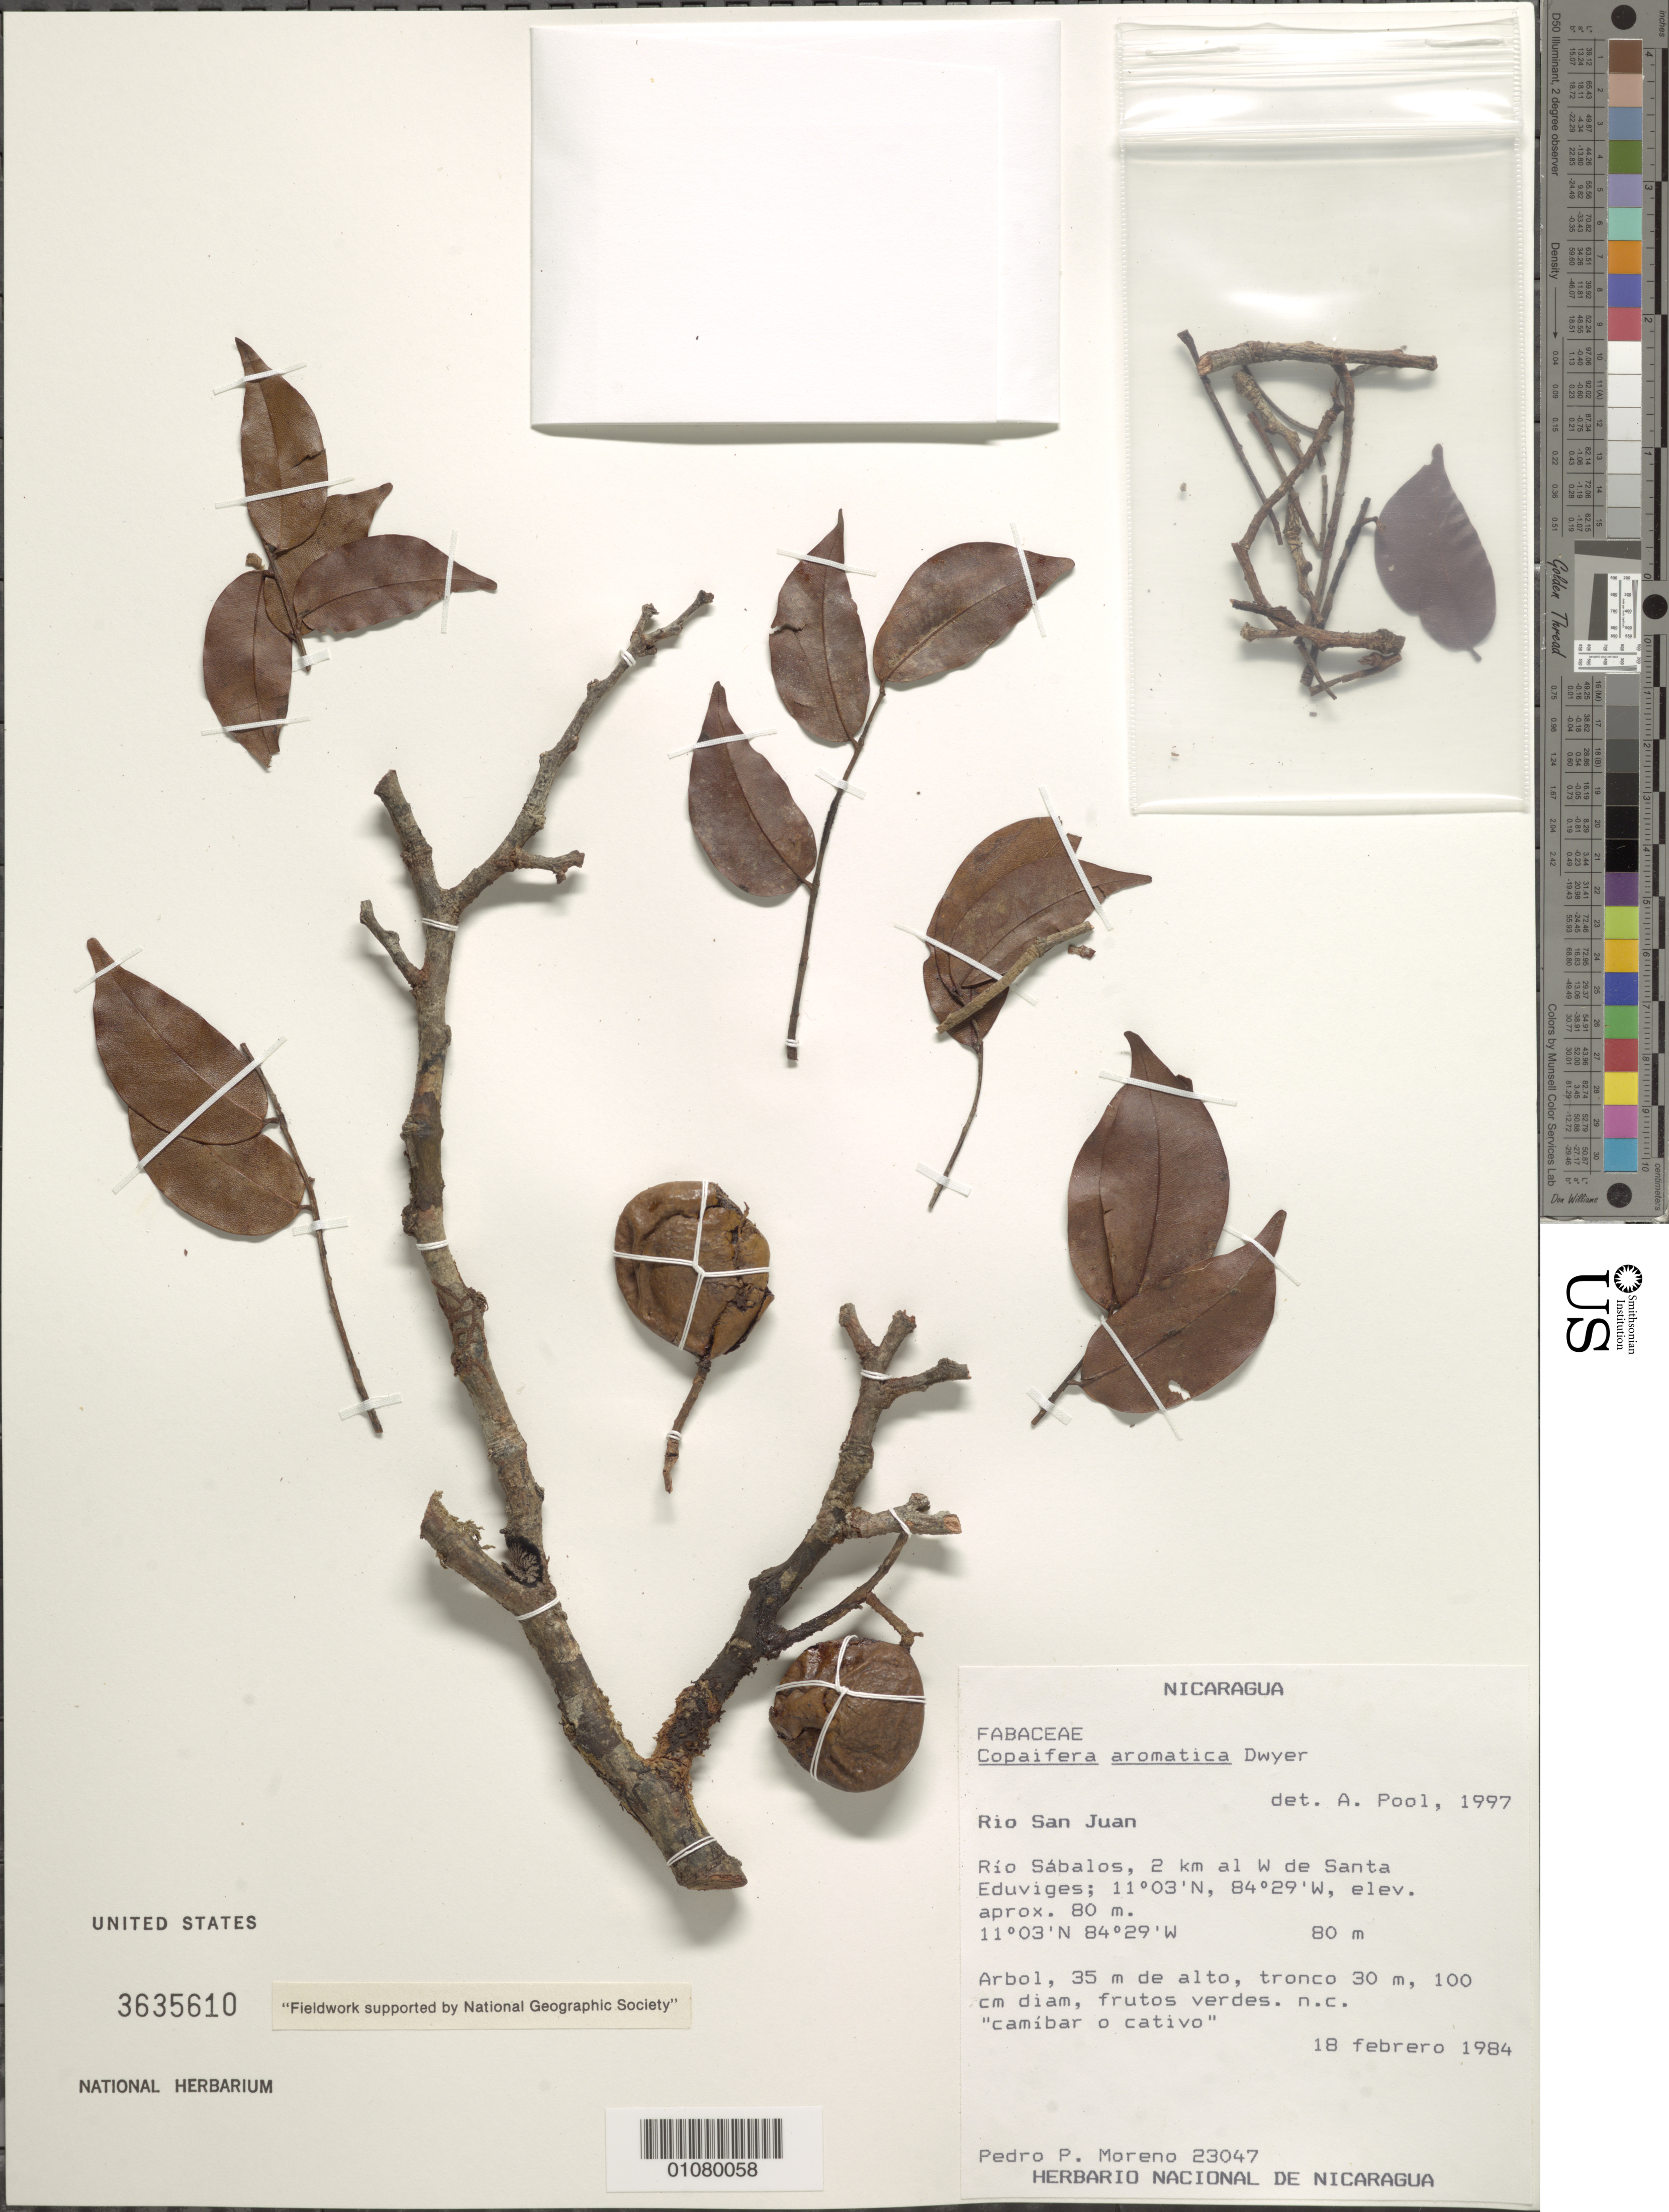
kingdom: Plantae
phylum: Tracheophyta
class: Magnoliopsida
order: Fabales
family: Fabaceae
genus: Copaifera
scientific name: Copaifera aromatica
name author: Dwyer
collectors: P. Moreno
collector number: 23047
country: Nicaragua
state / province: Rio San Juan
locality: Rio Sabalos, W of Santa Eduviges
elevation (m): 80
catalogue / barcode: US 3635610